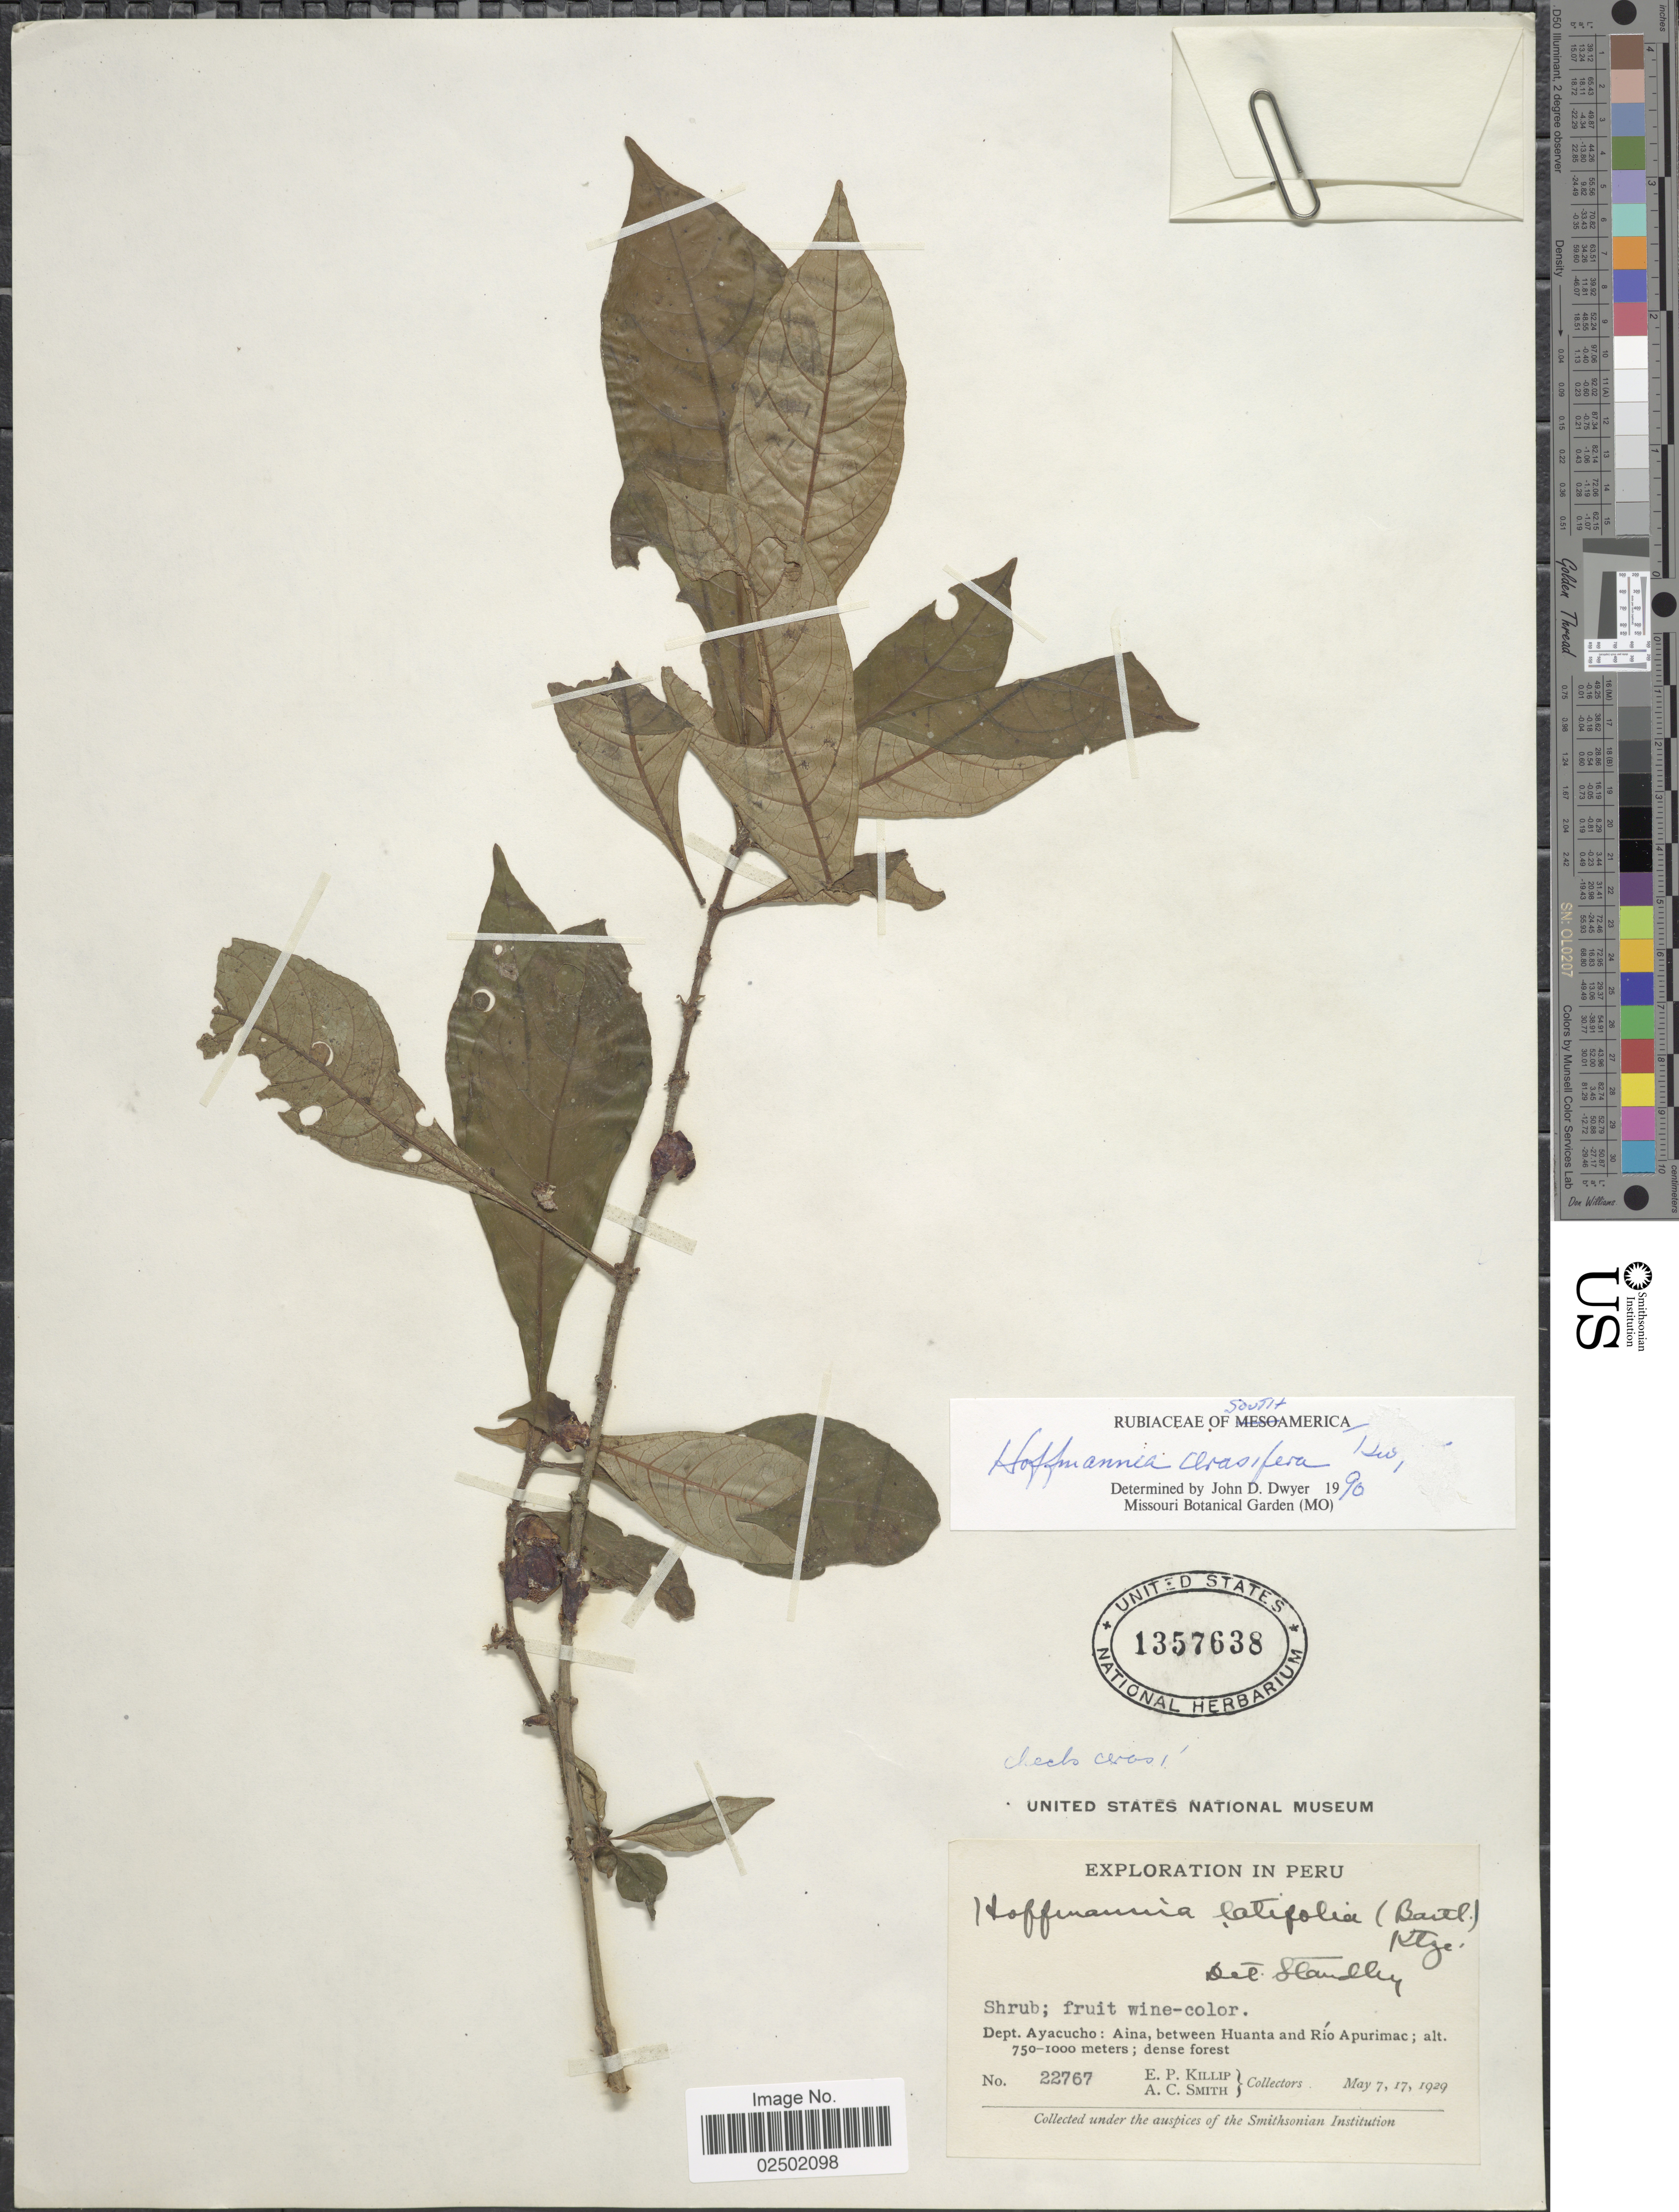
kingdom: Plantae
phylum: Tracheophyta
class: Magnoliopsida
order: Gentianales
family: Rubiaceae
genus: Hoffmannia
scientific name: Hoffmannia cerasifera Standl. sp. nov. ined.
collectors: E. P. Killip & A. C. Smith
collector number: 22767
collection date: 1929-05-07/1929-05-17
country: Peru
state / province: Ayacucho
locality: Dept. Ayacucho: Aina, between Huanta and Rio Apurimac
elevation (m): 750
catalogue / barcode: US 1357638